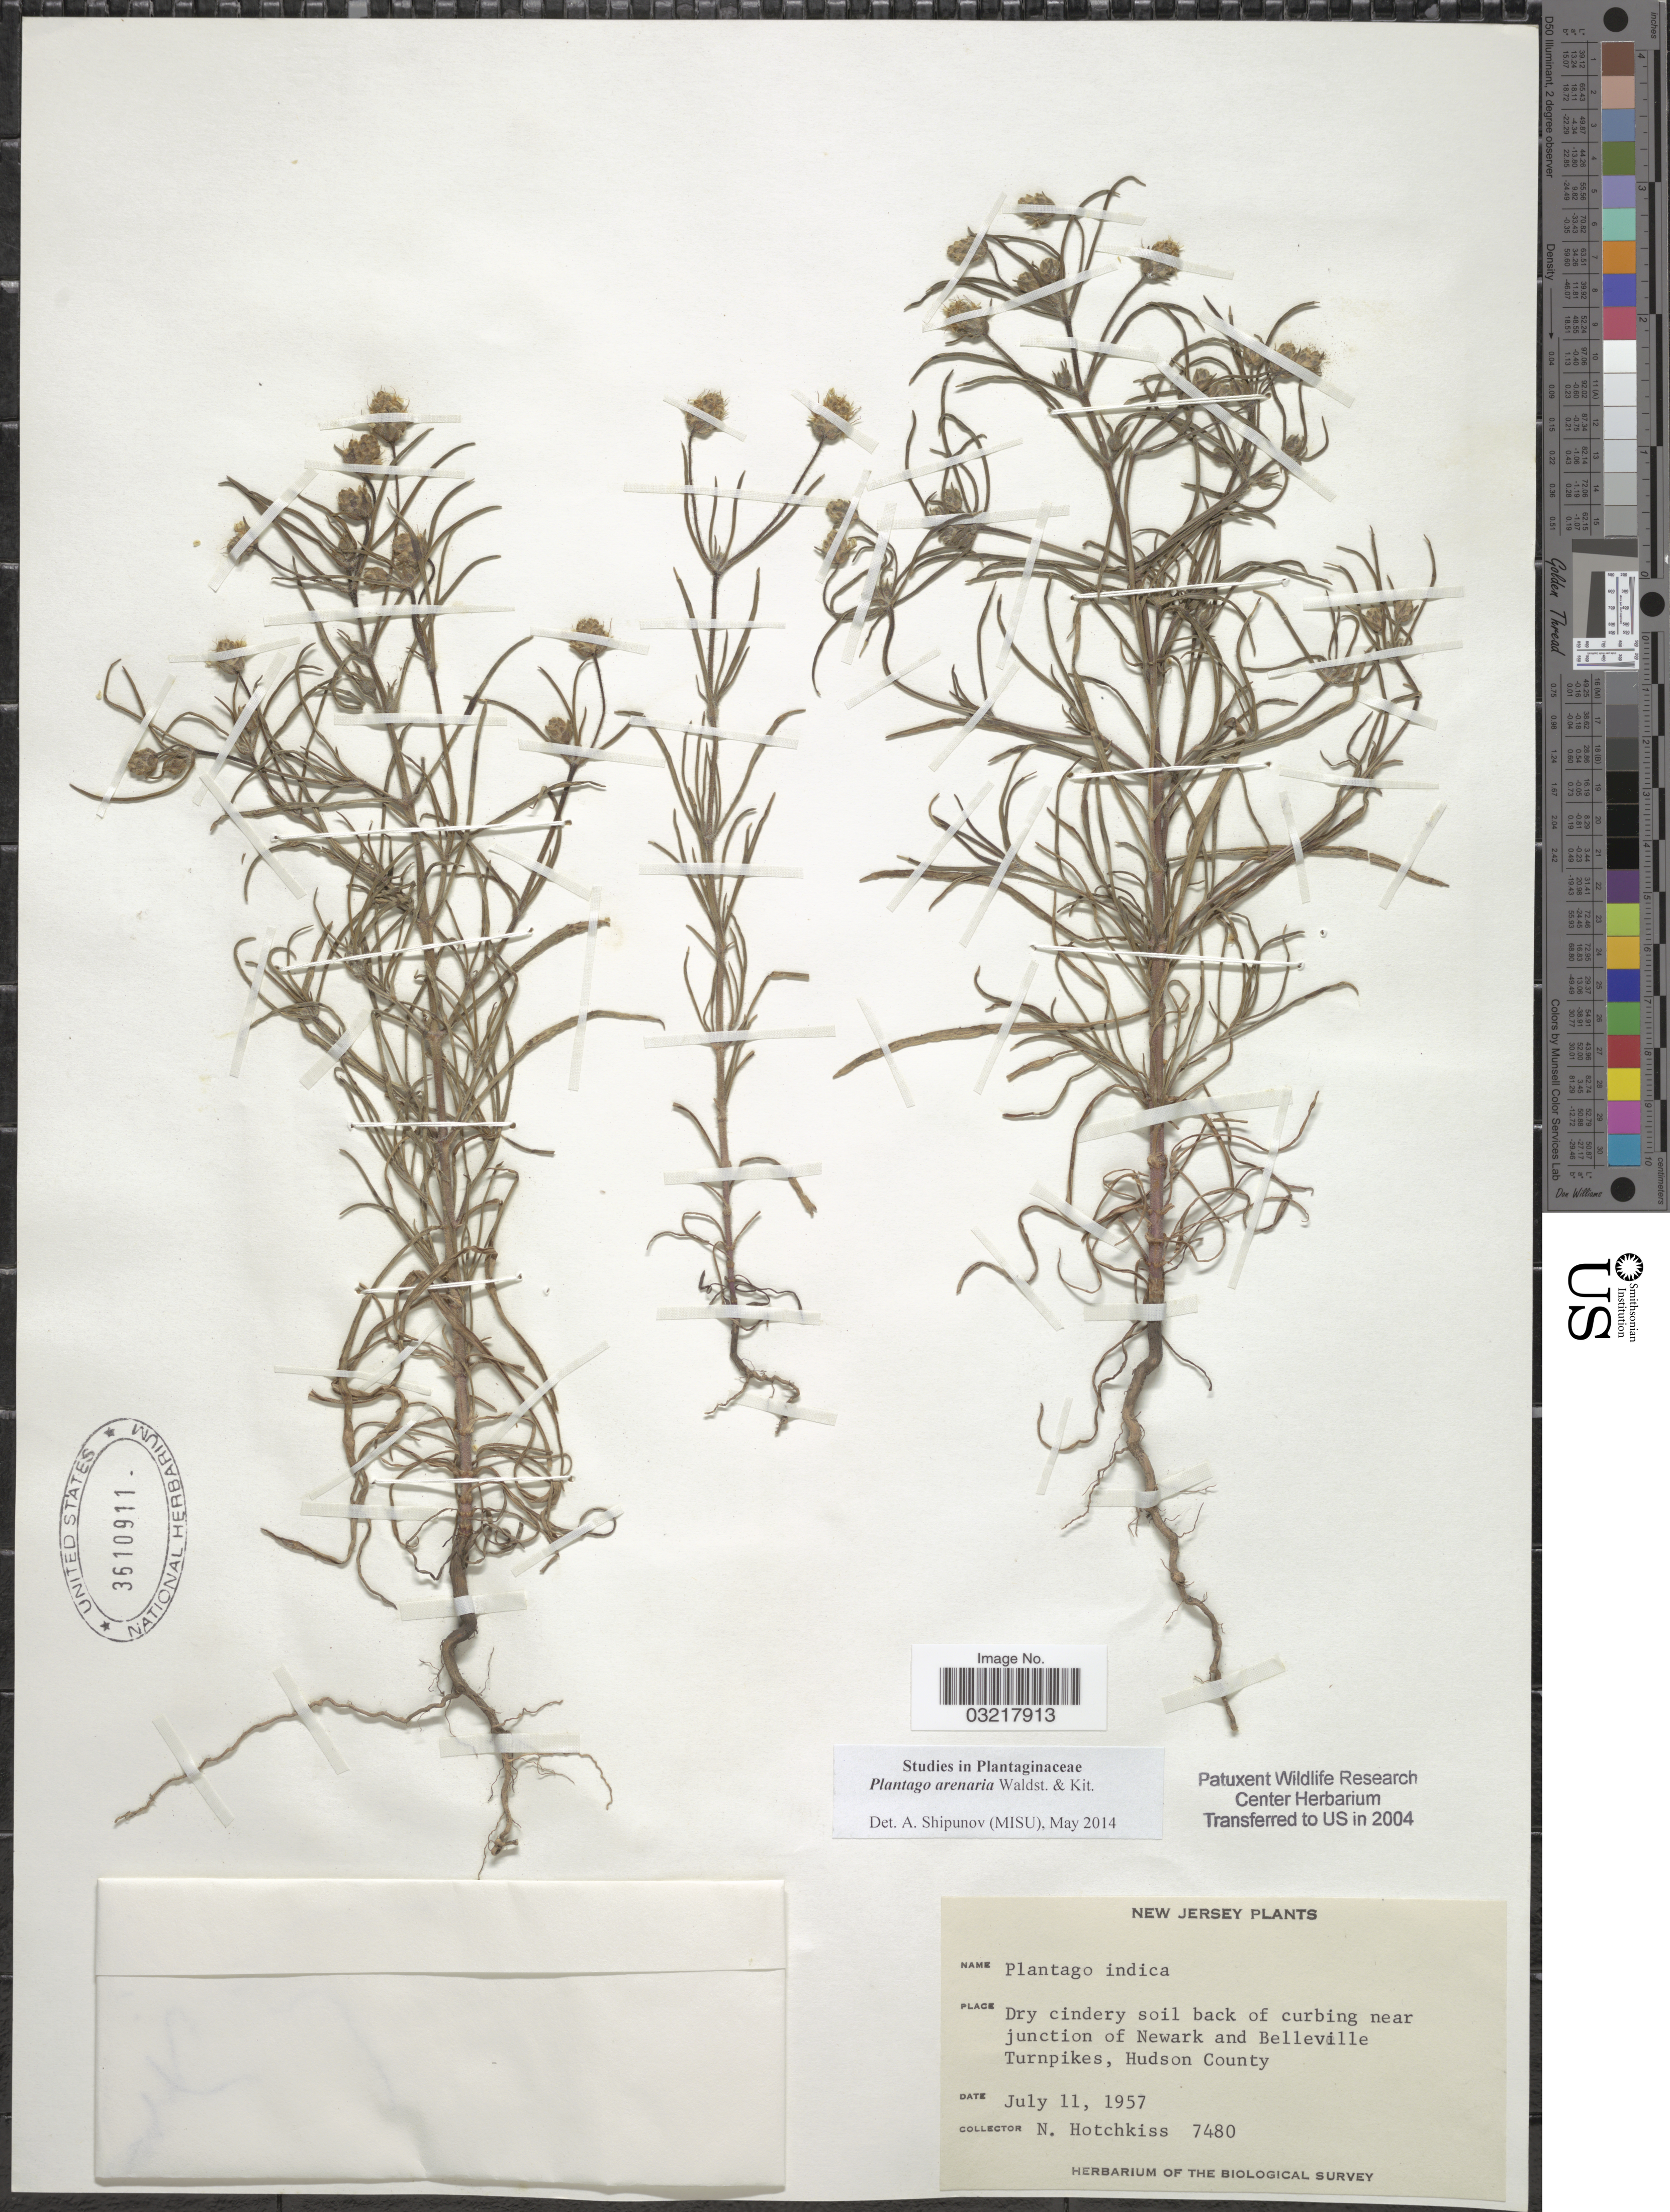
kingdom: Plantae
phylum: Tracheophyta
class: Magnoliopsida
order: Lamiales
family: Plantaginaceae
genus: Plantago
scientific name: Plantago arenaria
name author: Waldst. & Kit.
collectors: N. Hotchkiss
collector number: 7480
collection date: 1957-07-11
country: United States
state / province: New Jersey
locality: Near junction of Newark and Belleville Turnpikes, Hudson County.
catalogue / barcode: US 3610911